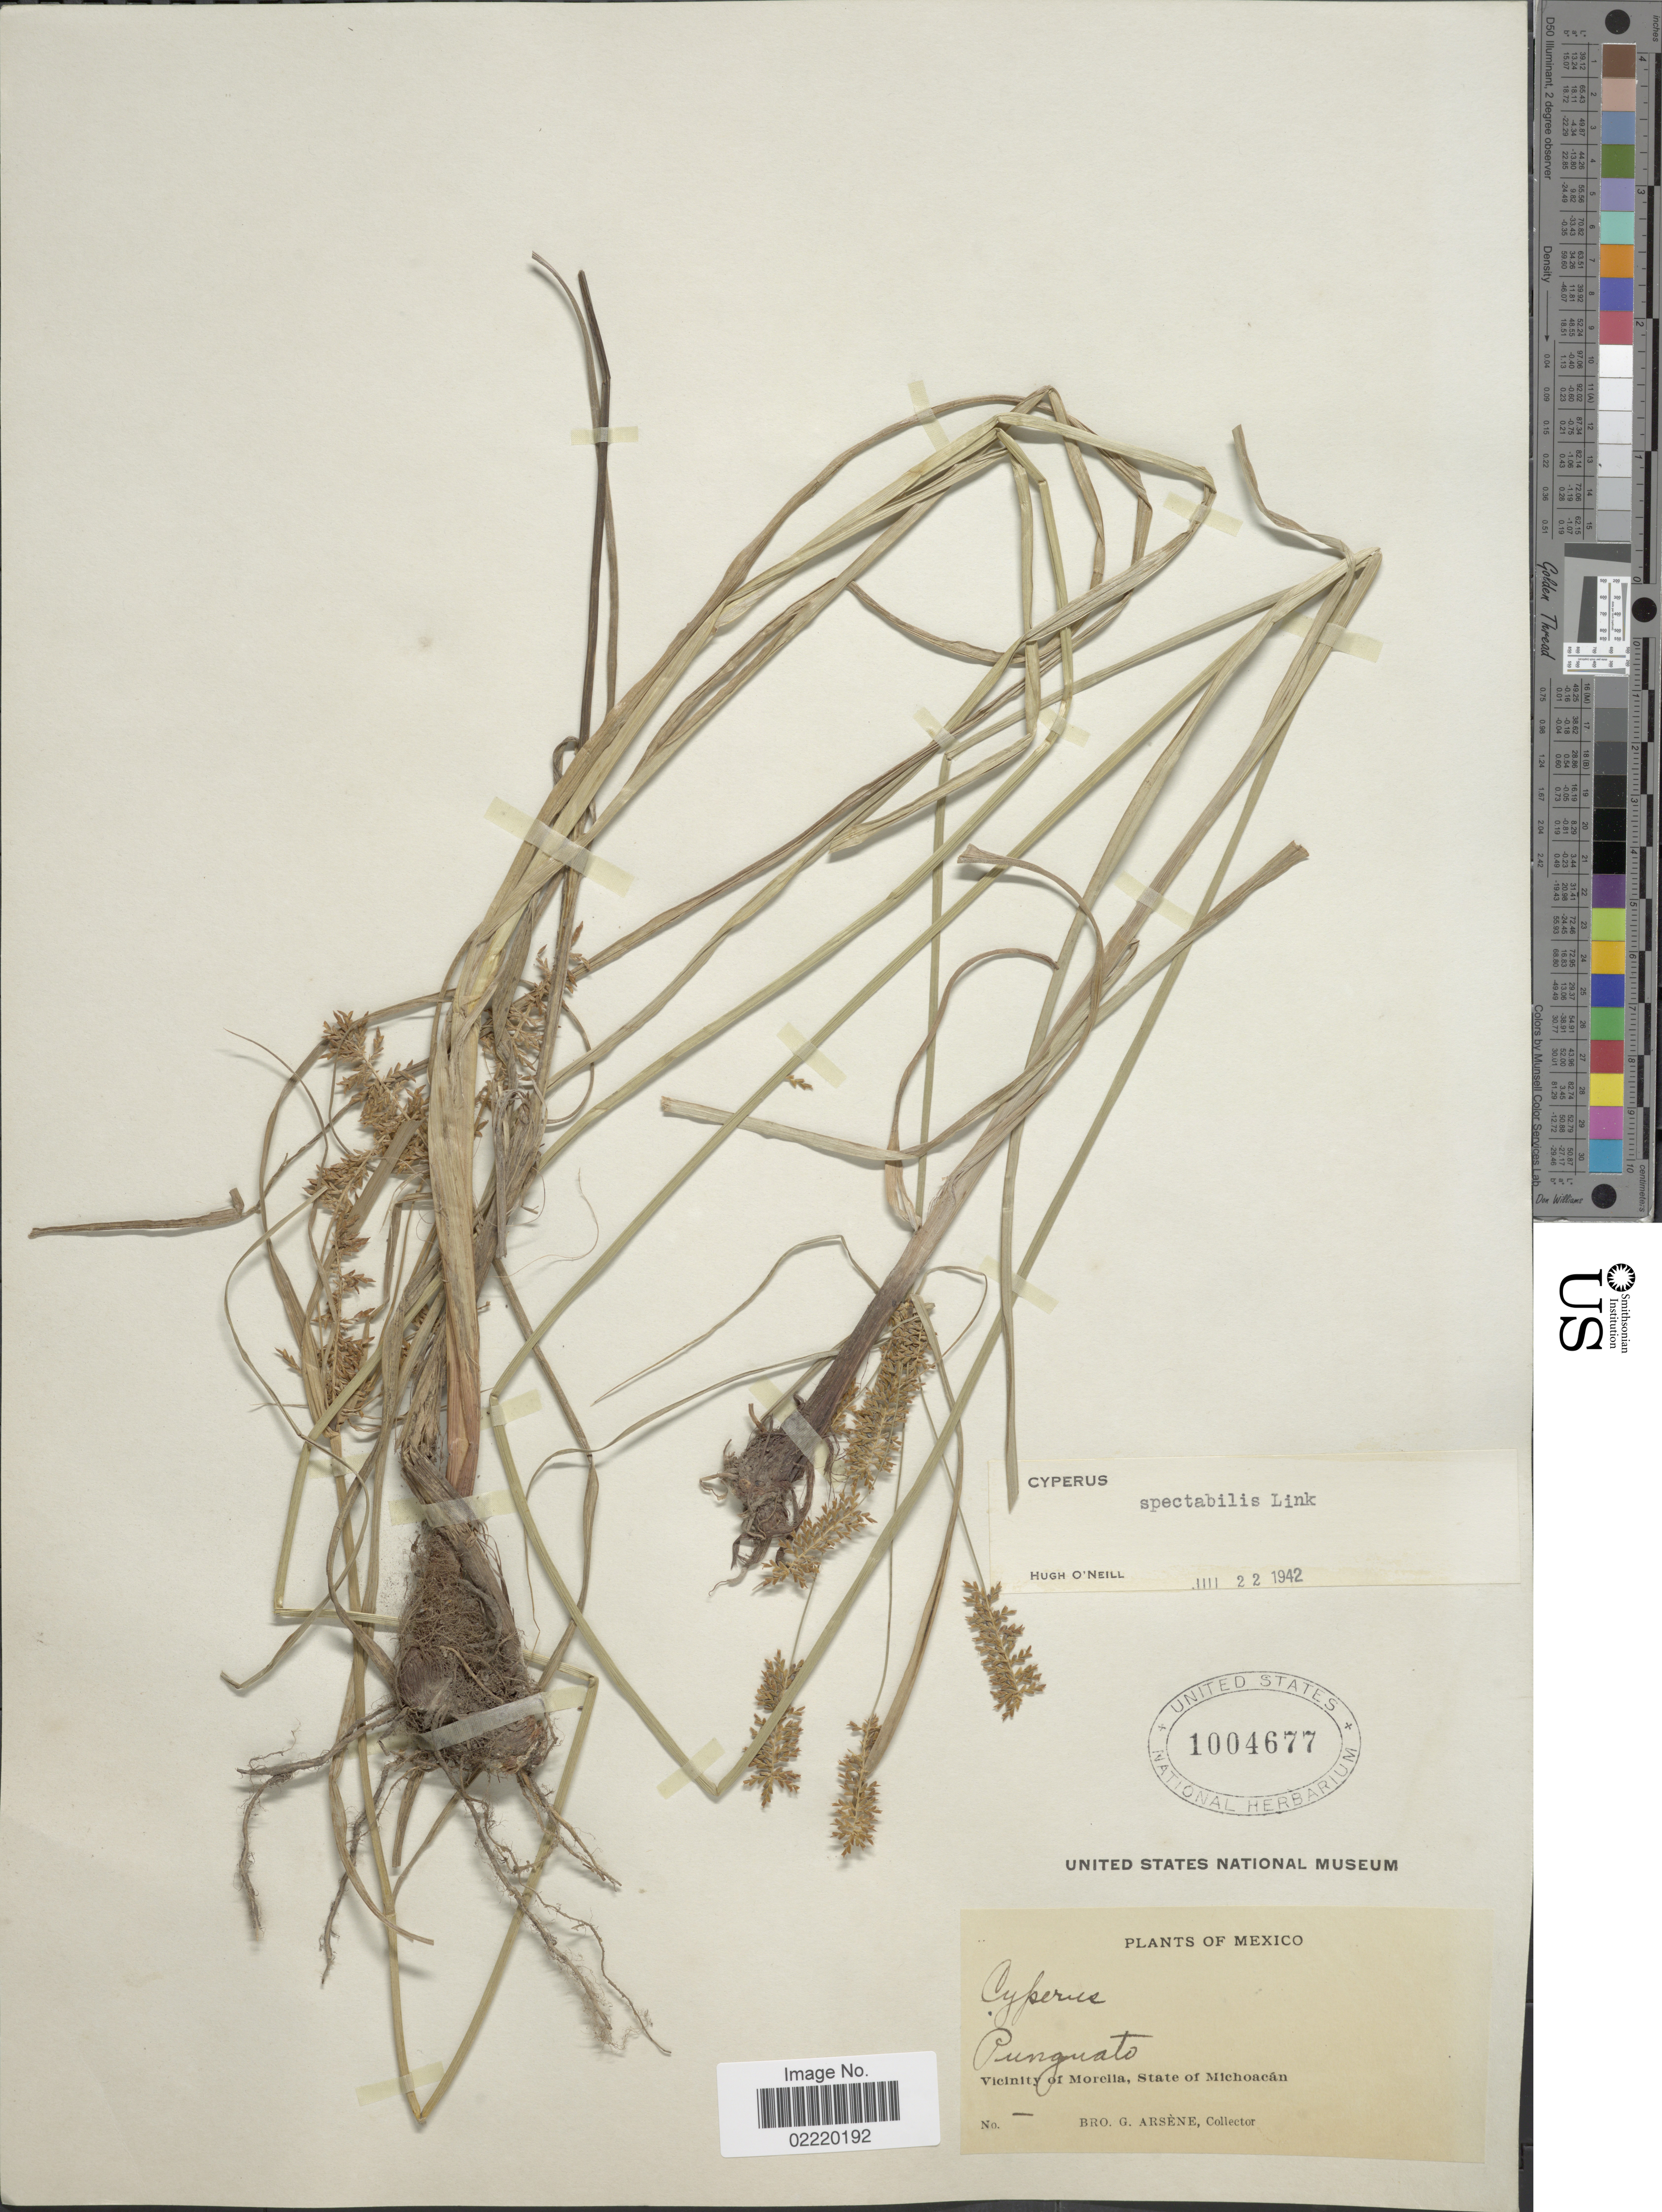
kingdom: Plantae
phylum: Tracheophyta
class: Liliopsida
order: Poales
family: Cyperaceae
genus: Cyperus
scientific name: Cyperus spectabilis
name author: Link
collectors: Bro. G. Arsène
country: Mexico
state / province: Michoacán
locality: Punguato, Vicinity of Morelia.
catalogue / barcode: US 1004677